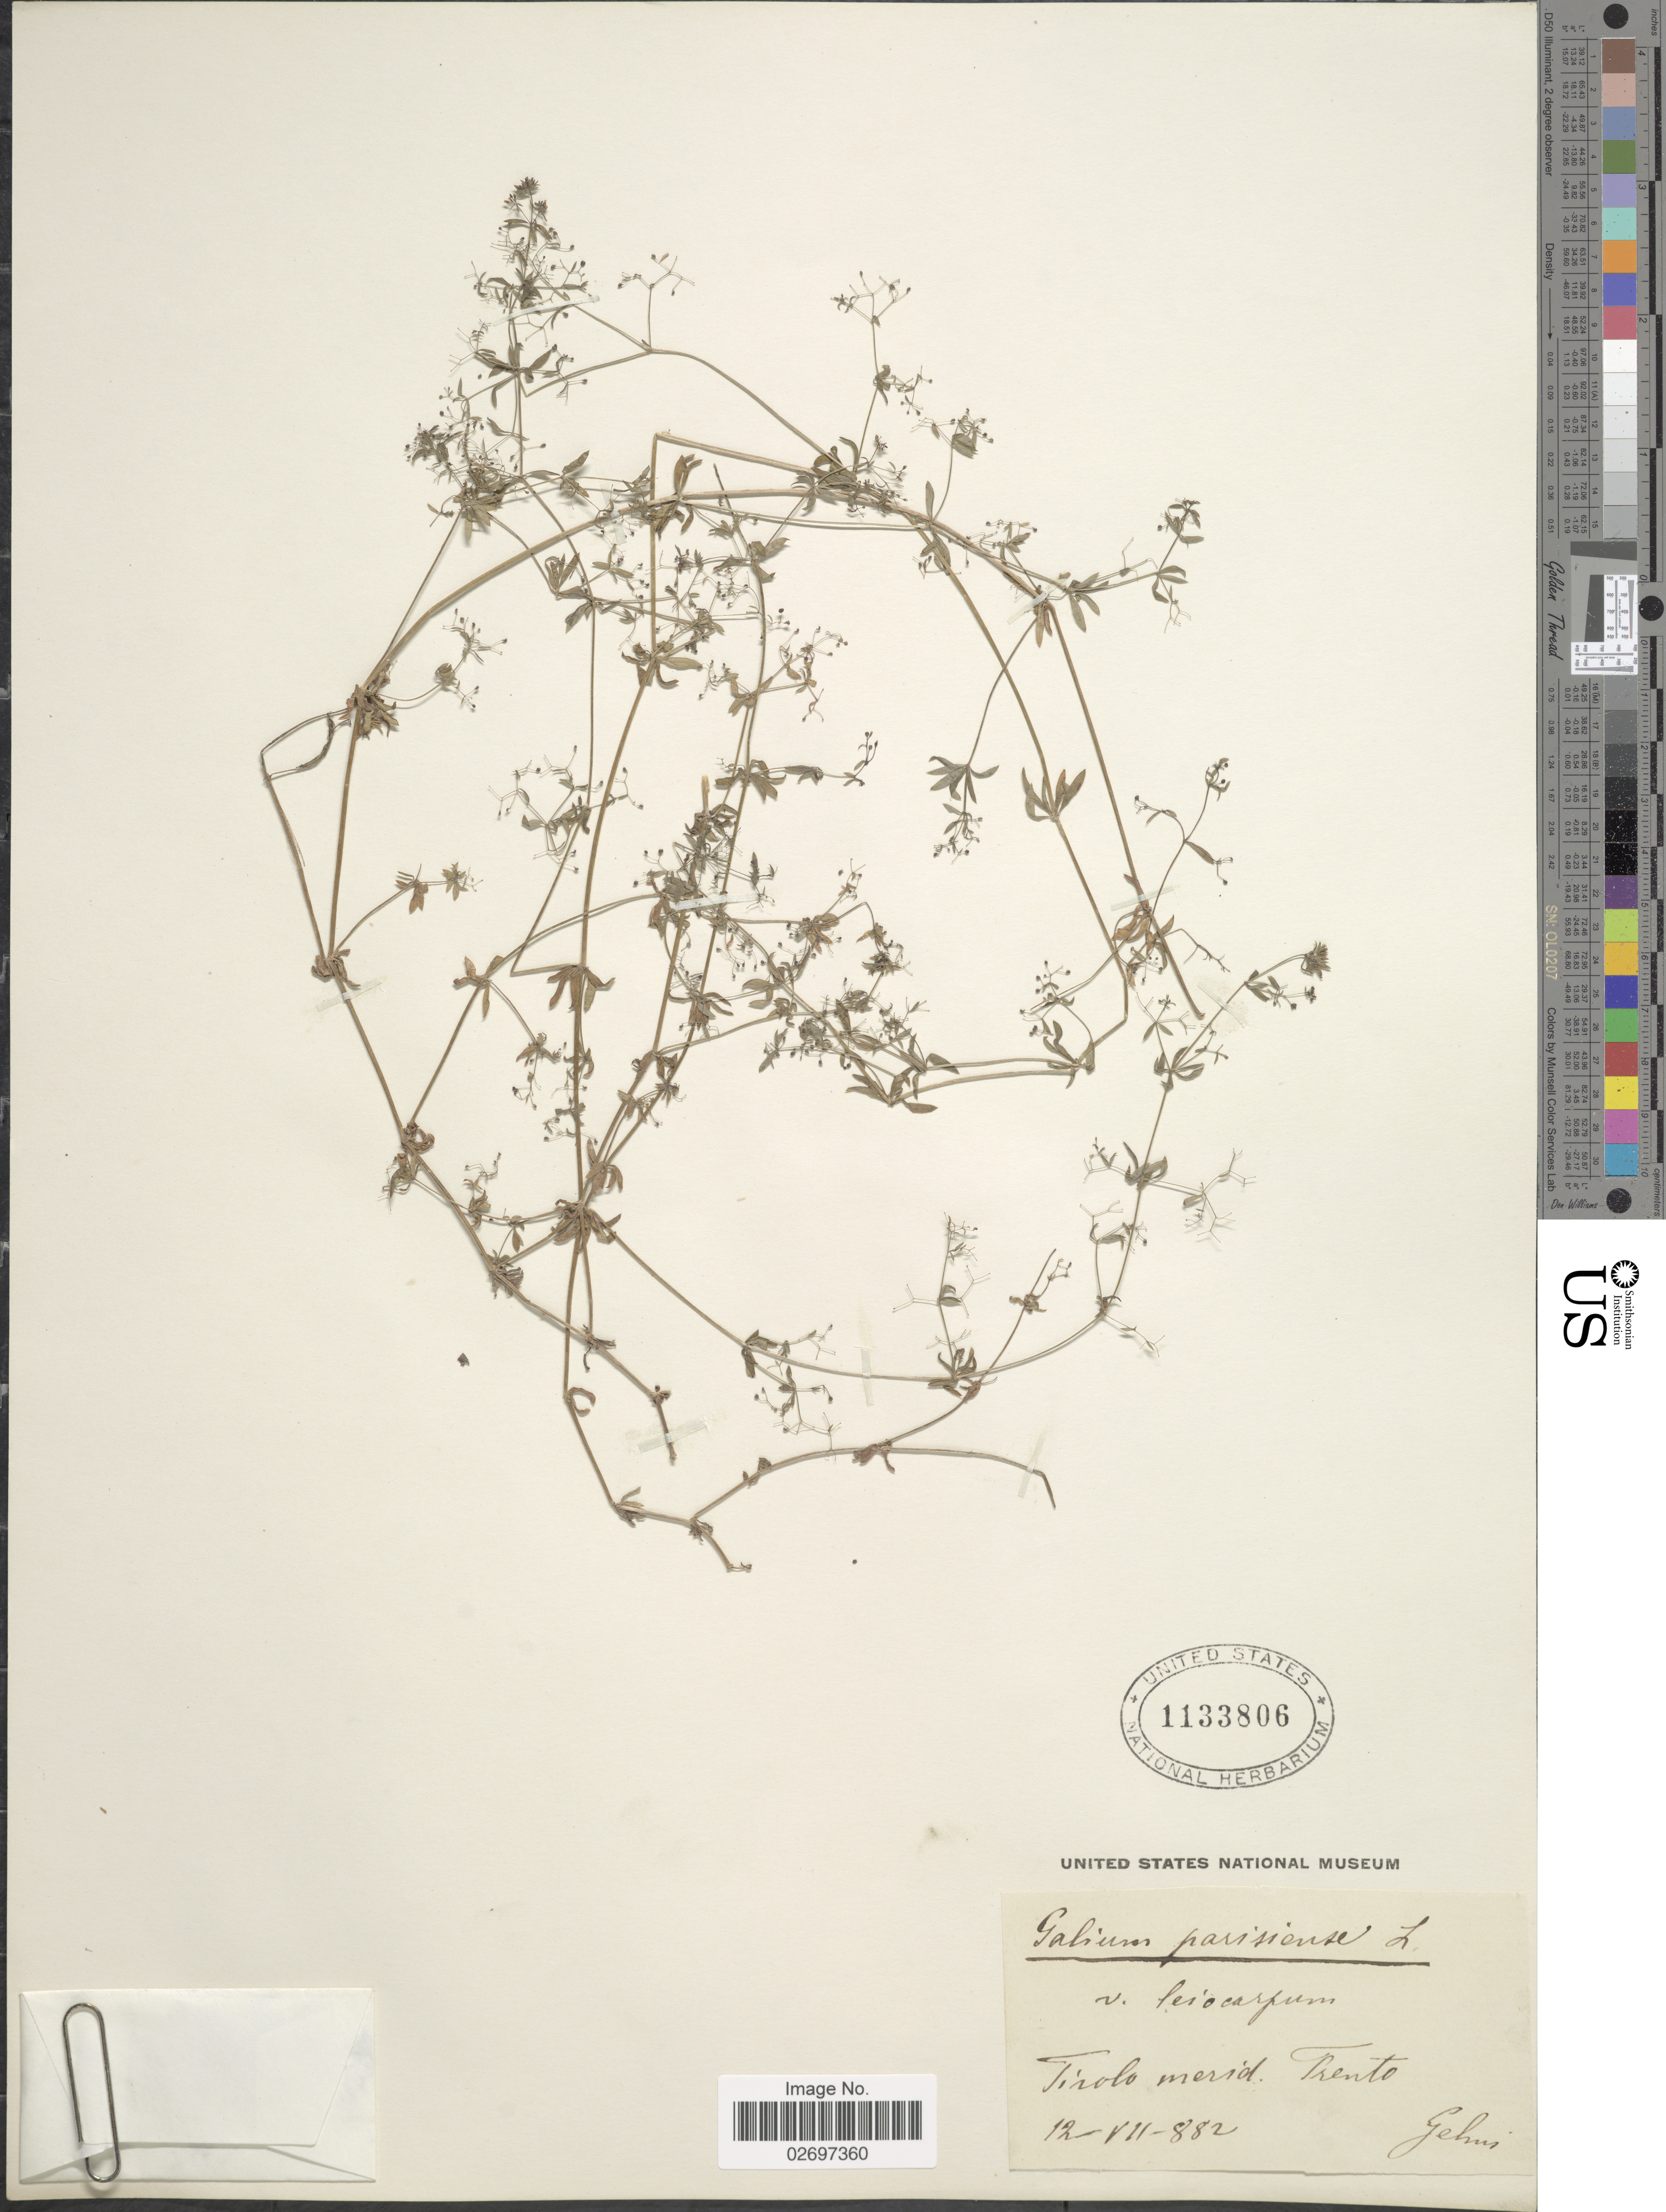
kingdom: Plantae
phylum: Tracheophyta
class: Magnoliopsida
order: Gentianales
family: Rubiaceae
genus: Galium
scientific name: Galium parisiense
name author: L.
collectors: Gehui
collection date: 1882-07-12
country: Austria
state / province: Tirol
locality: Tirolo merid. Trento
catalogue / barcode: US 1133806